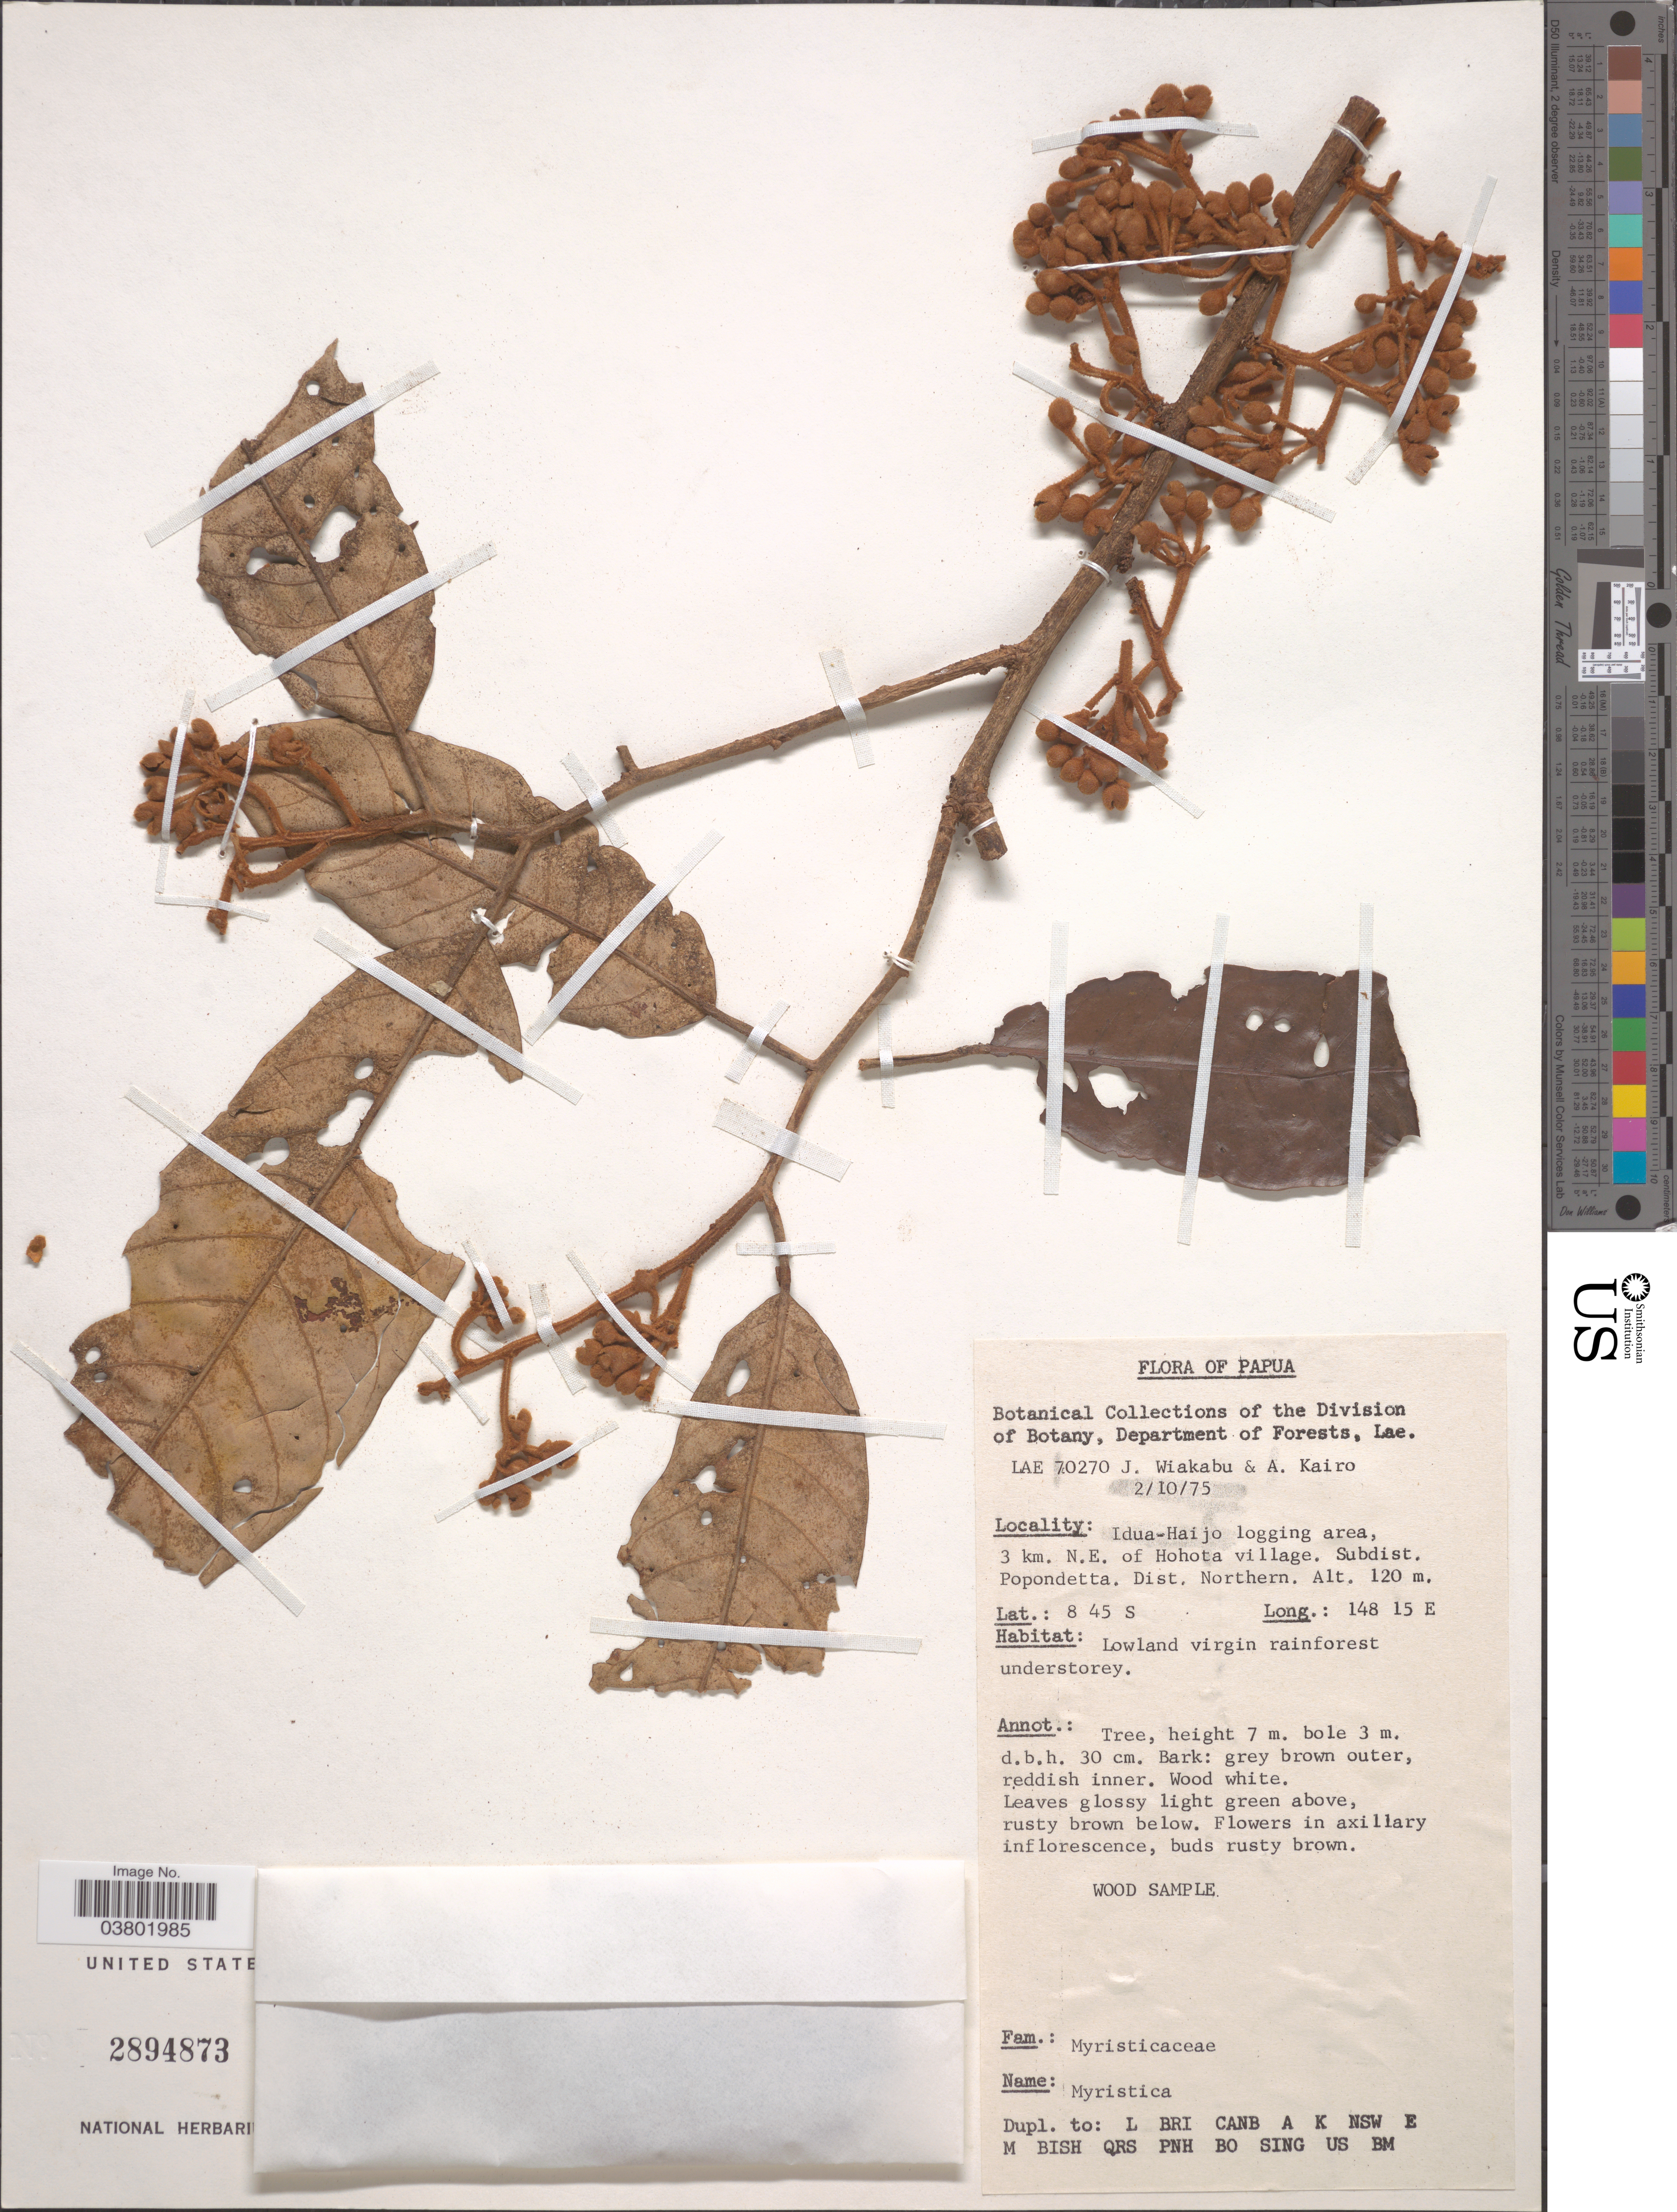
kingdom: Plantae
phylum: Tracheophyta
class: Magnoliopsida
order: Magnoliales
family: Myristicaceae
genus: Myristica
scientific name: Myristica sp.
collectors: J. Wiakabu & A. Kairo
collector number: LAE 70270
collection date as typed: Transcribed d/m/y: 2/10/75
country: Papua New Guinea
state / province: Northern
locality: Idua-Haijo logging area, 3 km. N.E. of Hohota village. Subdist. Popondetta. Dist. Northern.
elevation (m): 120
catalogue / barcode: US 2894873